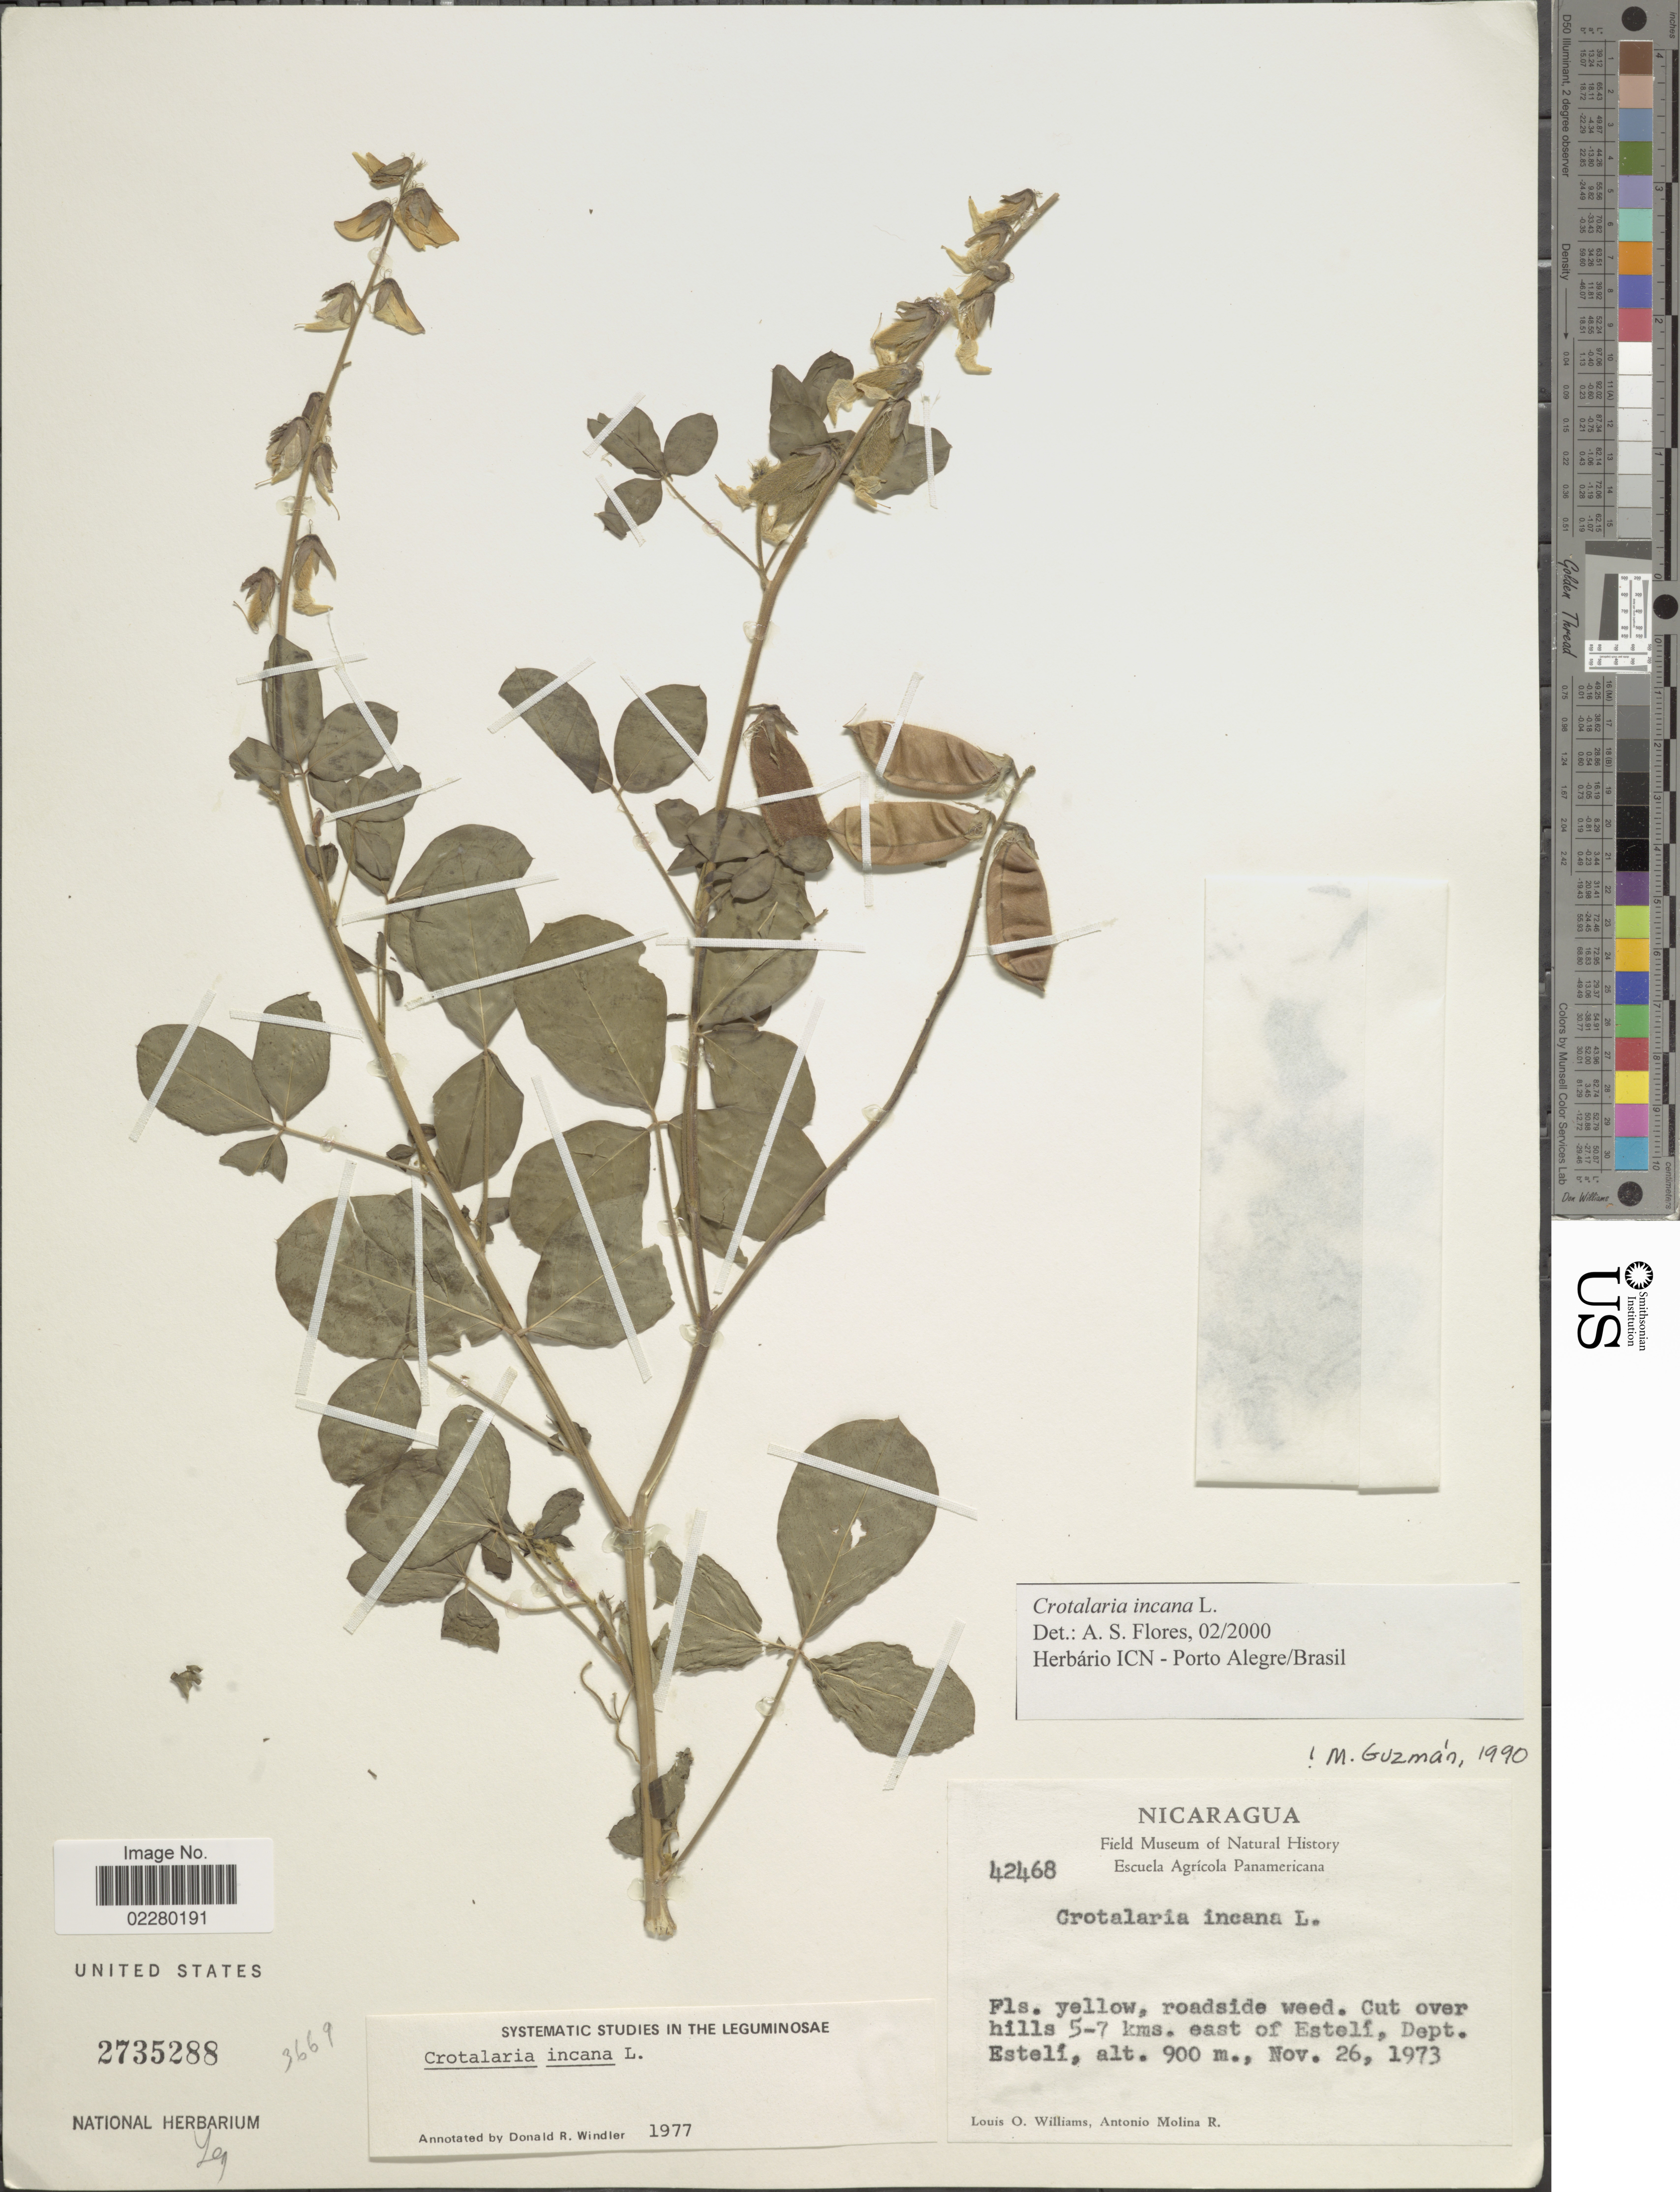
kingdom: Plantae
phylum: Tracheophyta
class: Magnoliopsida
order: Fabales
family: Fabaceae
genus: Crotalaria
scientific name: Crotalaria incana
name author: L.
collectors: L. O. Williams & A. Molina R.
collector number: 42468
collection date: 1973-11-26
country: Nicaragua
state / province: Esteli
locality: Cut over hills 5-7 kms. east of Estelí. Dept. Estelí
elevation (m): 900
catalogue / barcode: US 2735288